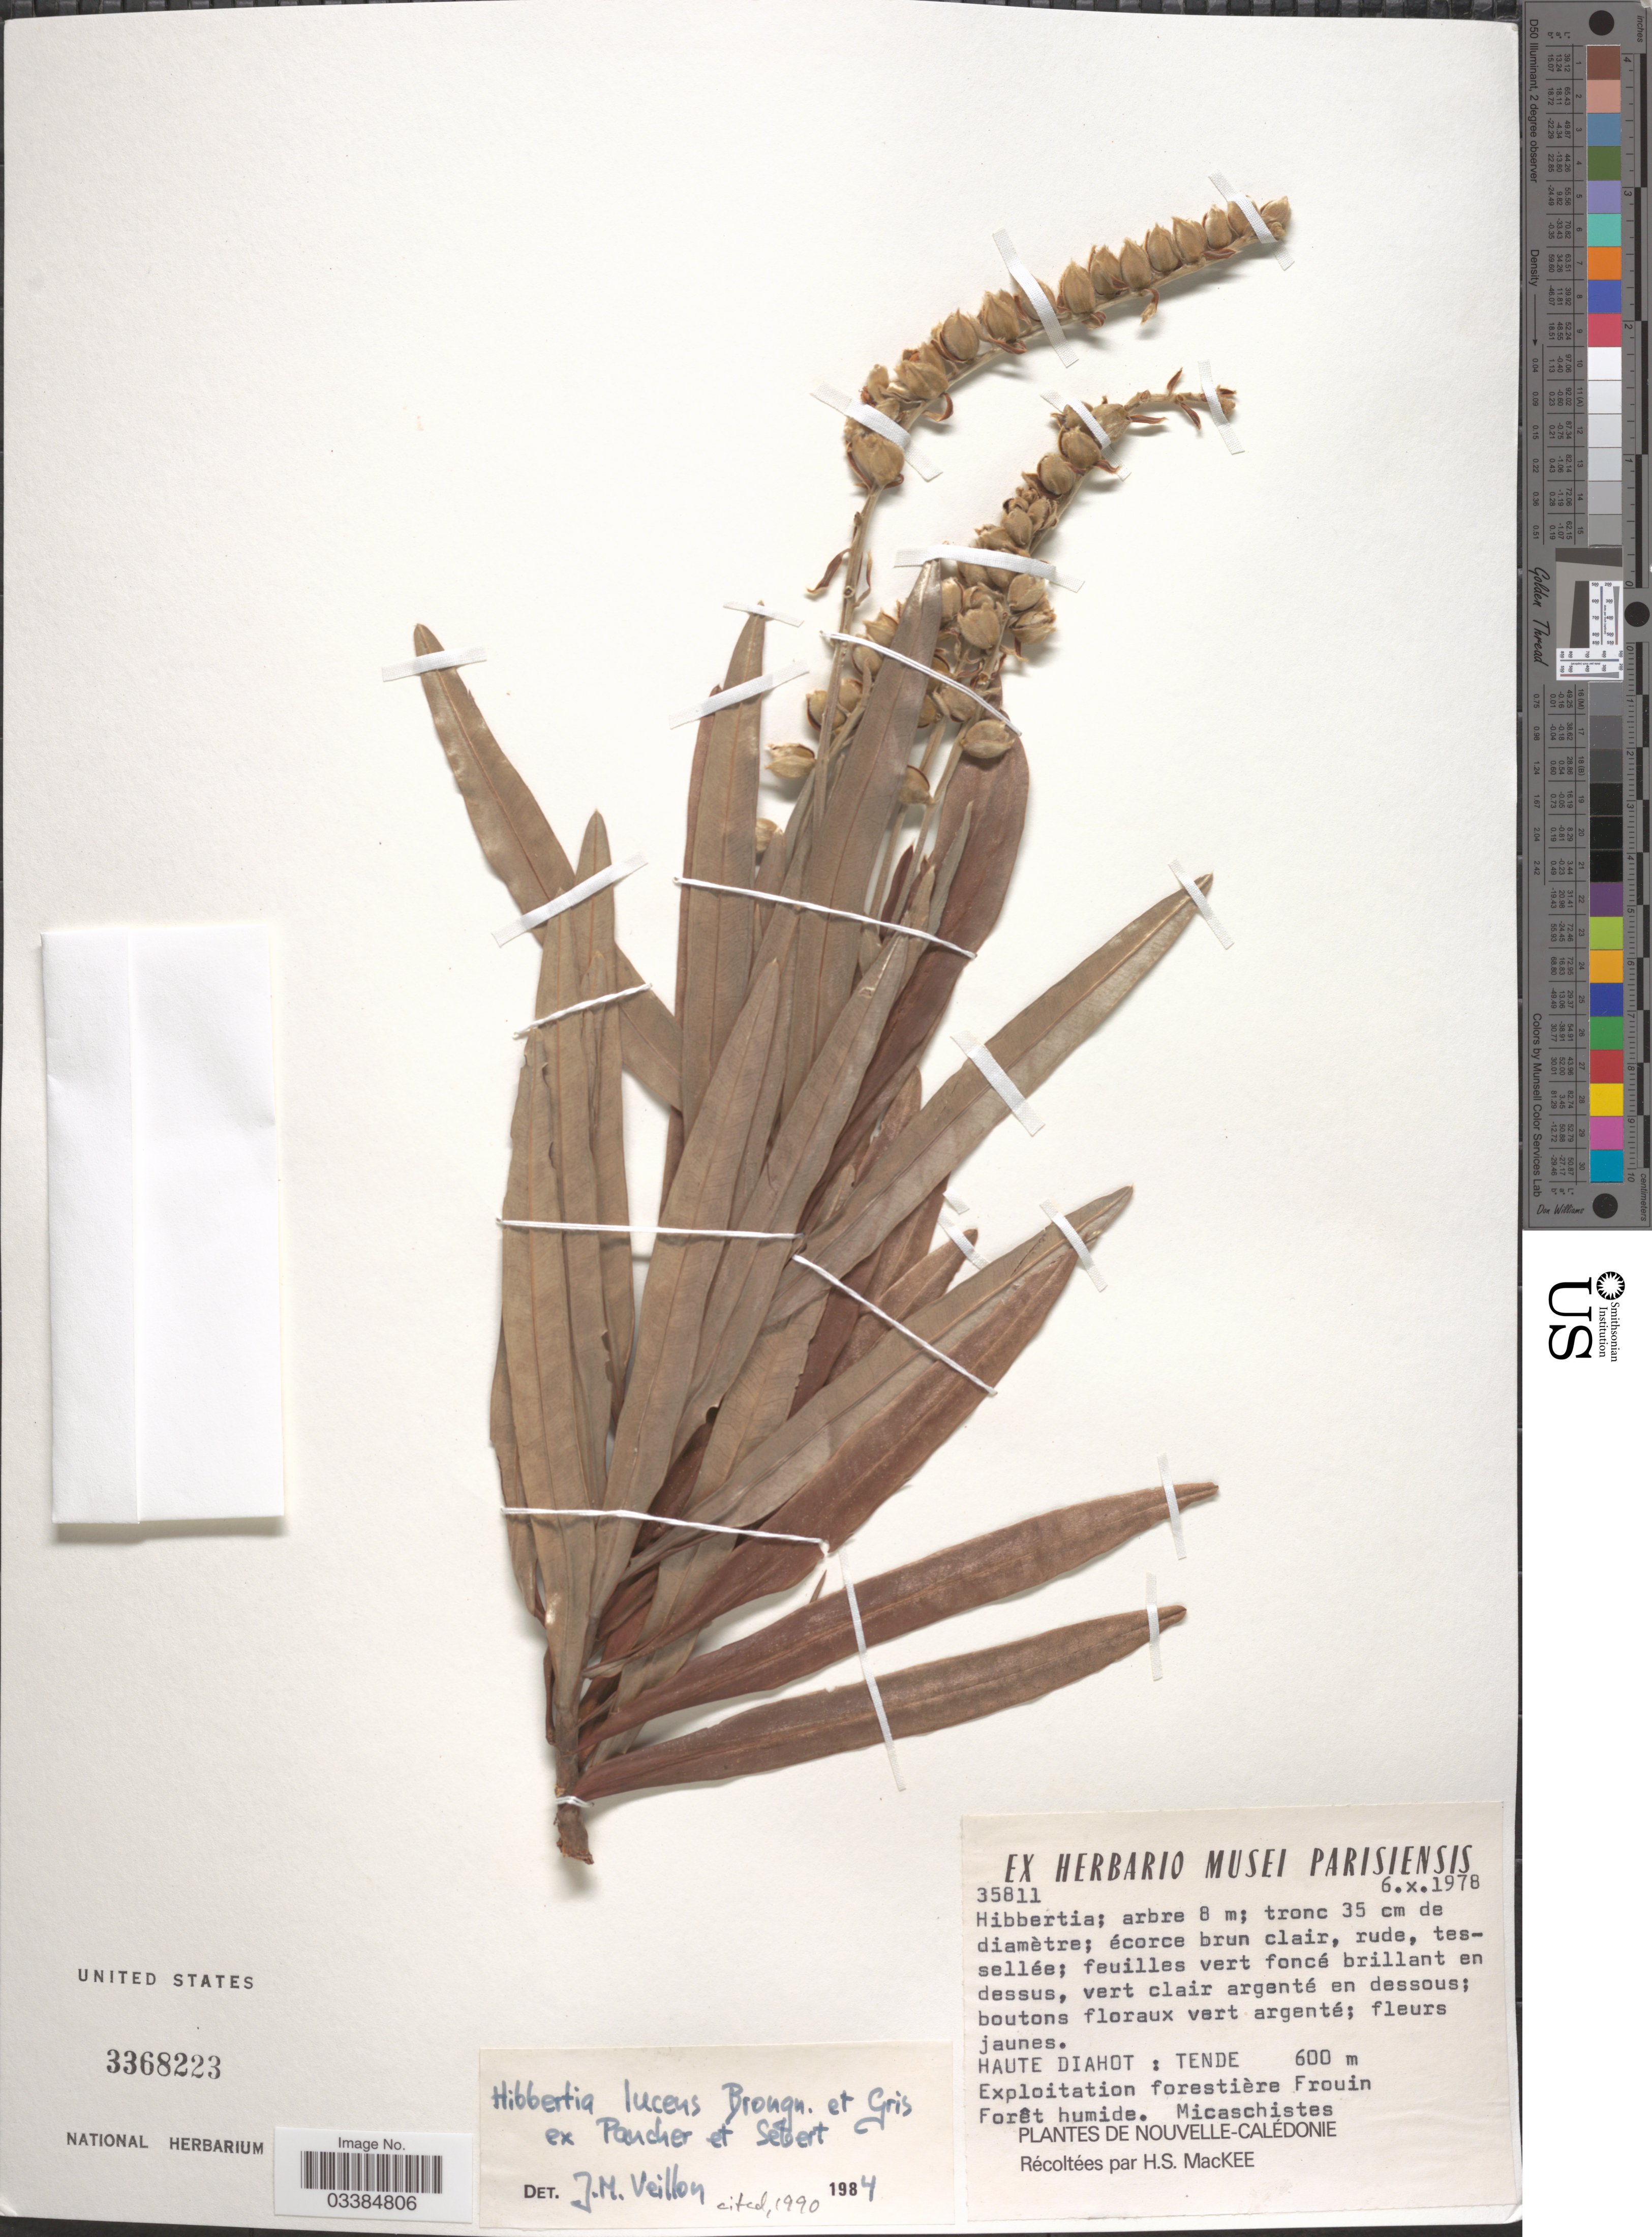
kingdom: Plantae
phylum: Tracheophyta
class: Magnoliopsida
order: Dilleniales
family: Dilleniaceae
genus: Hibbertia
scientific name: Hibbertia lucens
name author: Brongn. & Gris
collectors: H. S. MacKee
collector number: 35811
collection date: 1978-10-06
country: New Caledonia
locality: Haute Diahot: Tende, Exploitation forestière Frouin Forêt humide. Micaschistes.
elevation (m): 600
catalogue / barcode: US 3368223